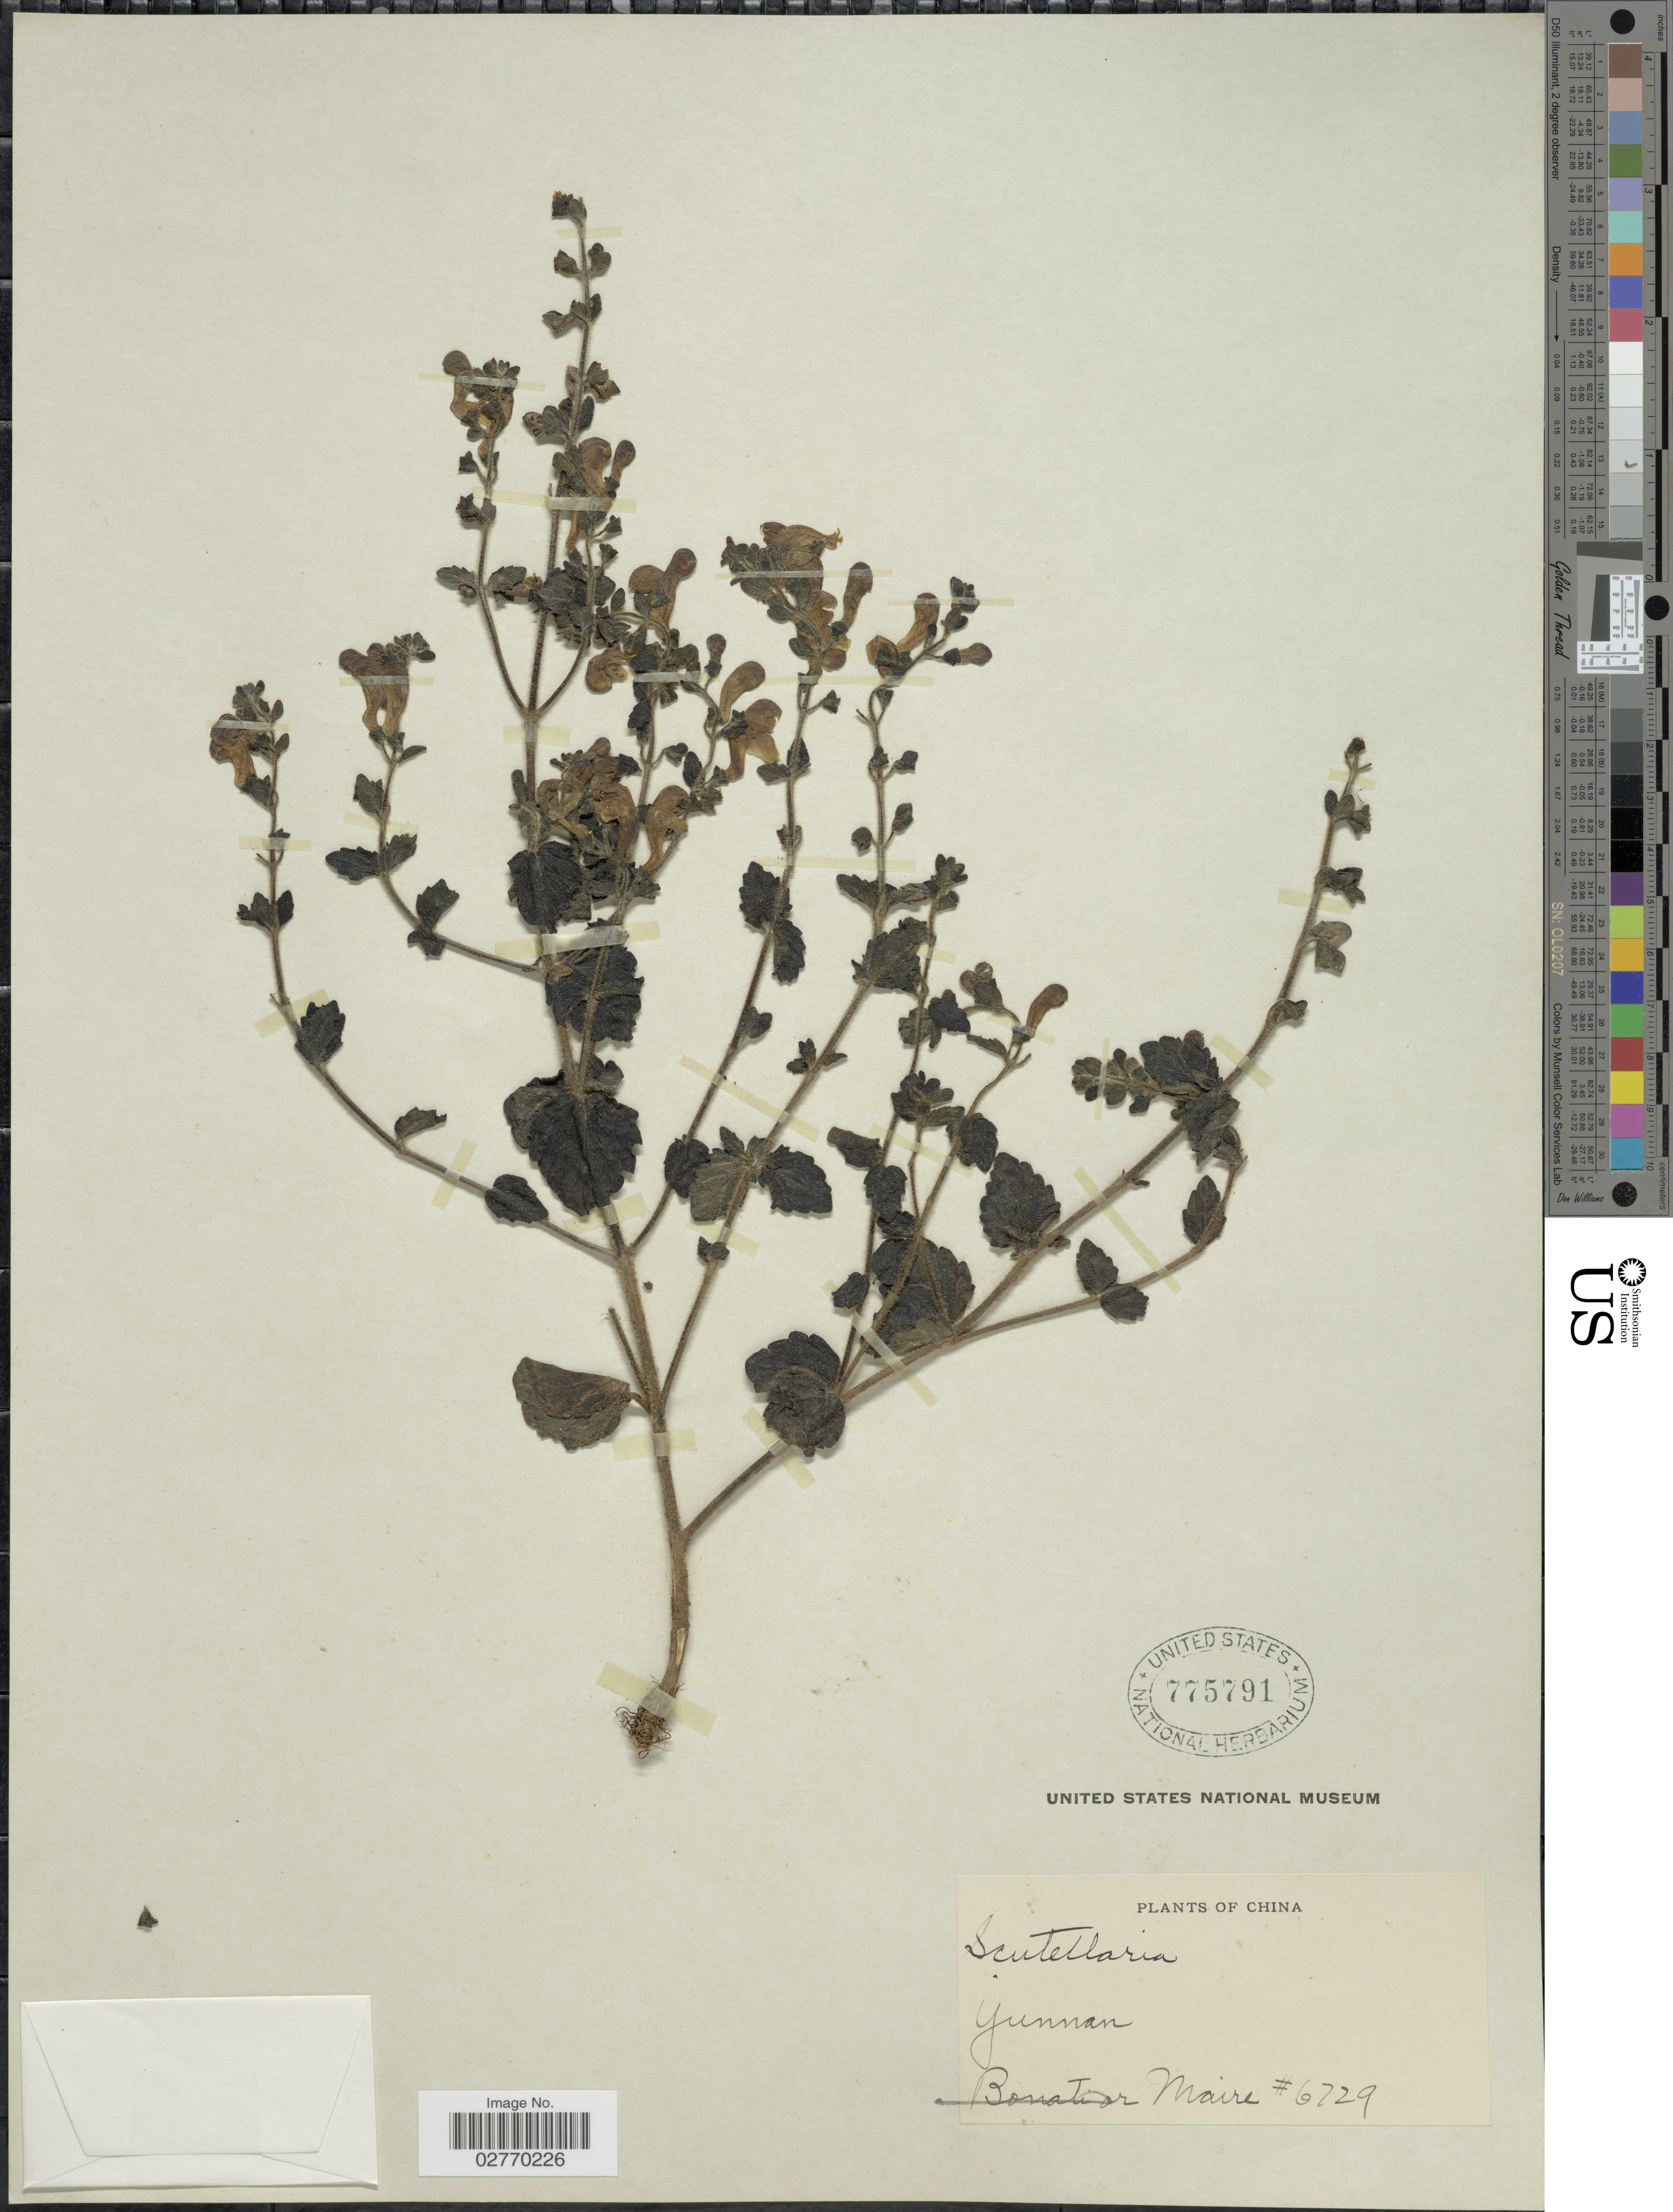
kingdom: Plantae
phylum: Tracheophyta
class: Magnoliopsida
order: Lamiales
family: Lamiaceae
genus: Scutellaria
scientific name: Scutellaria sp.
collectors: Maire, --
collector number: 6729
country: China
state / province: Yunnan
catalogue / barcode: US 775791